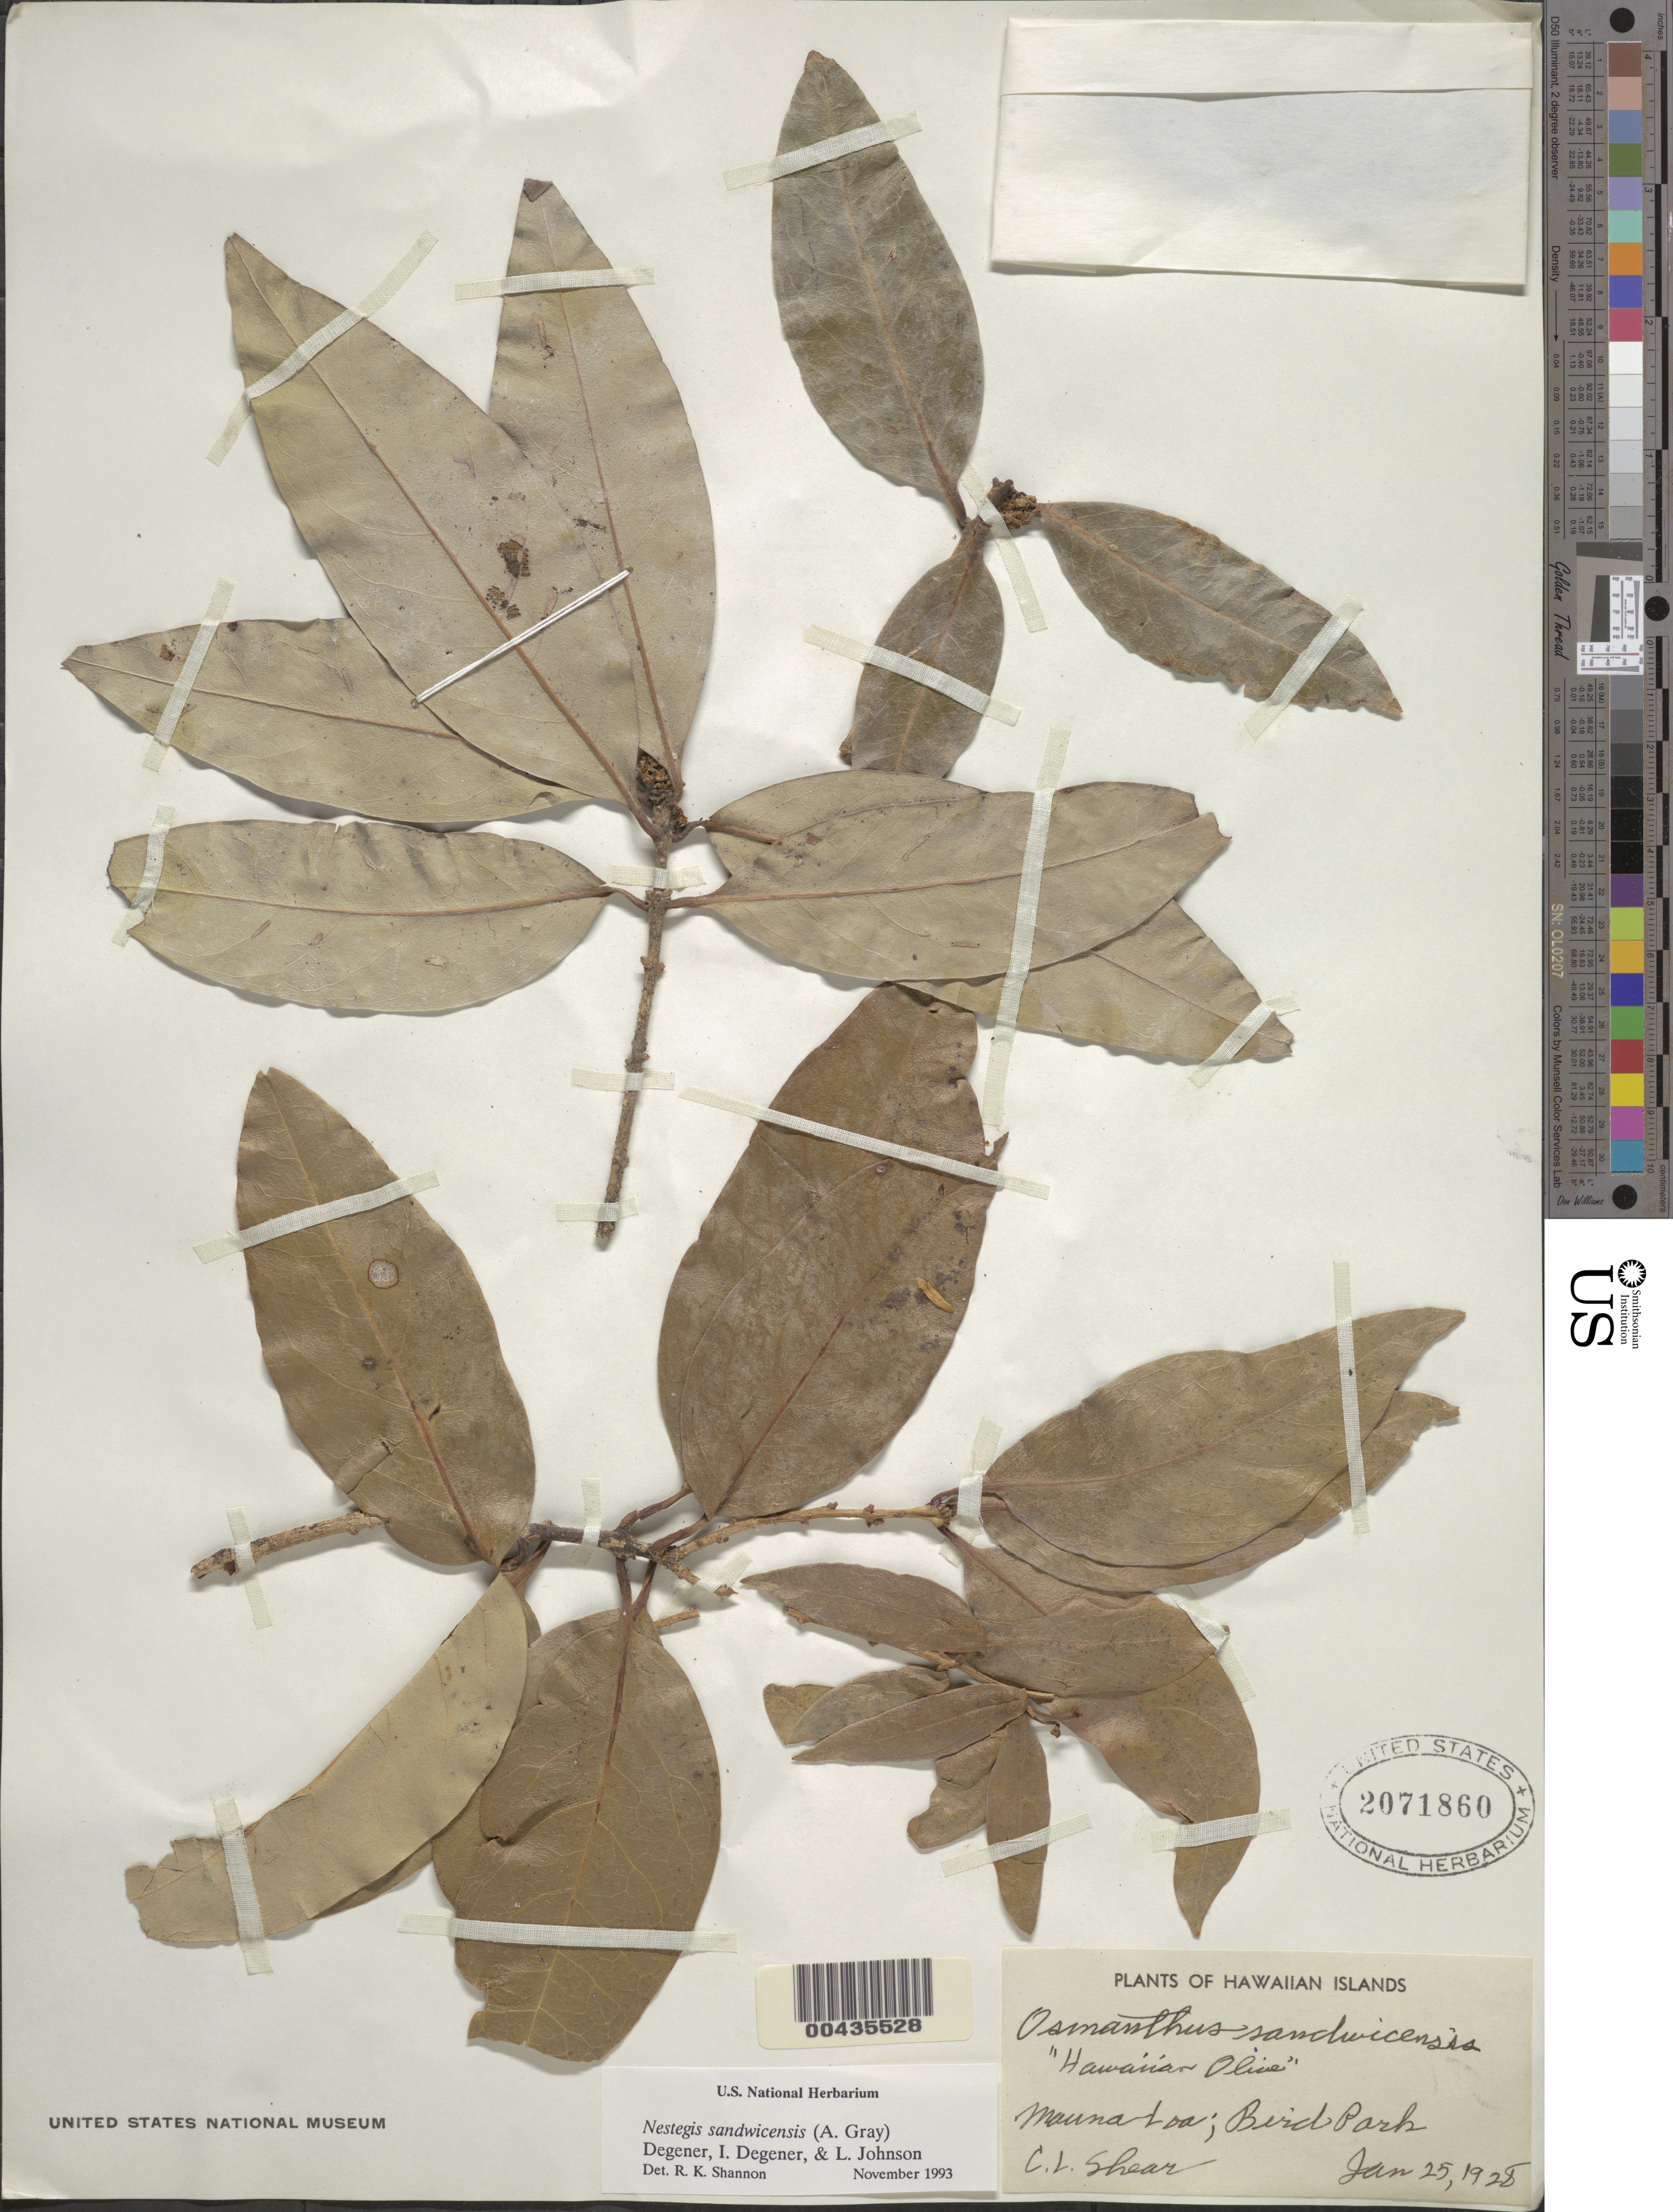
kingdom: Plantae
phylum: Tracheophyta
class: Magnoliopsida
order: Lamiales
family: Oleaceae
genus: Notelaea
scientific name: Notelaea sandwicensis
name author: (A. Gray) Hong-Wa & Besnard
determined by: Wagner, W. L., (BOT), Smithsonian Institution - National Museum of Natural History (UNITED STATES)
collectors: C. L. Shear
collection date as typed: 25 Jan 1928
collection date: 1928-01-25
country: United States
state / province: Hawaii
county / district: Hawaii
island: Hawaii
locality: Mauna Loa, Bird Park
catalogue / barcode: US 2071860